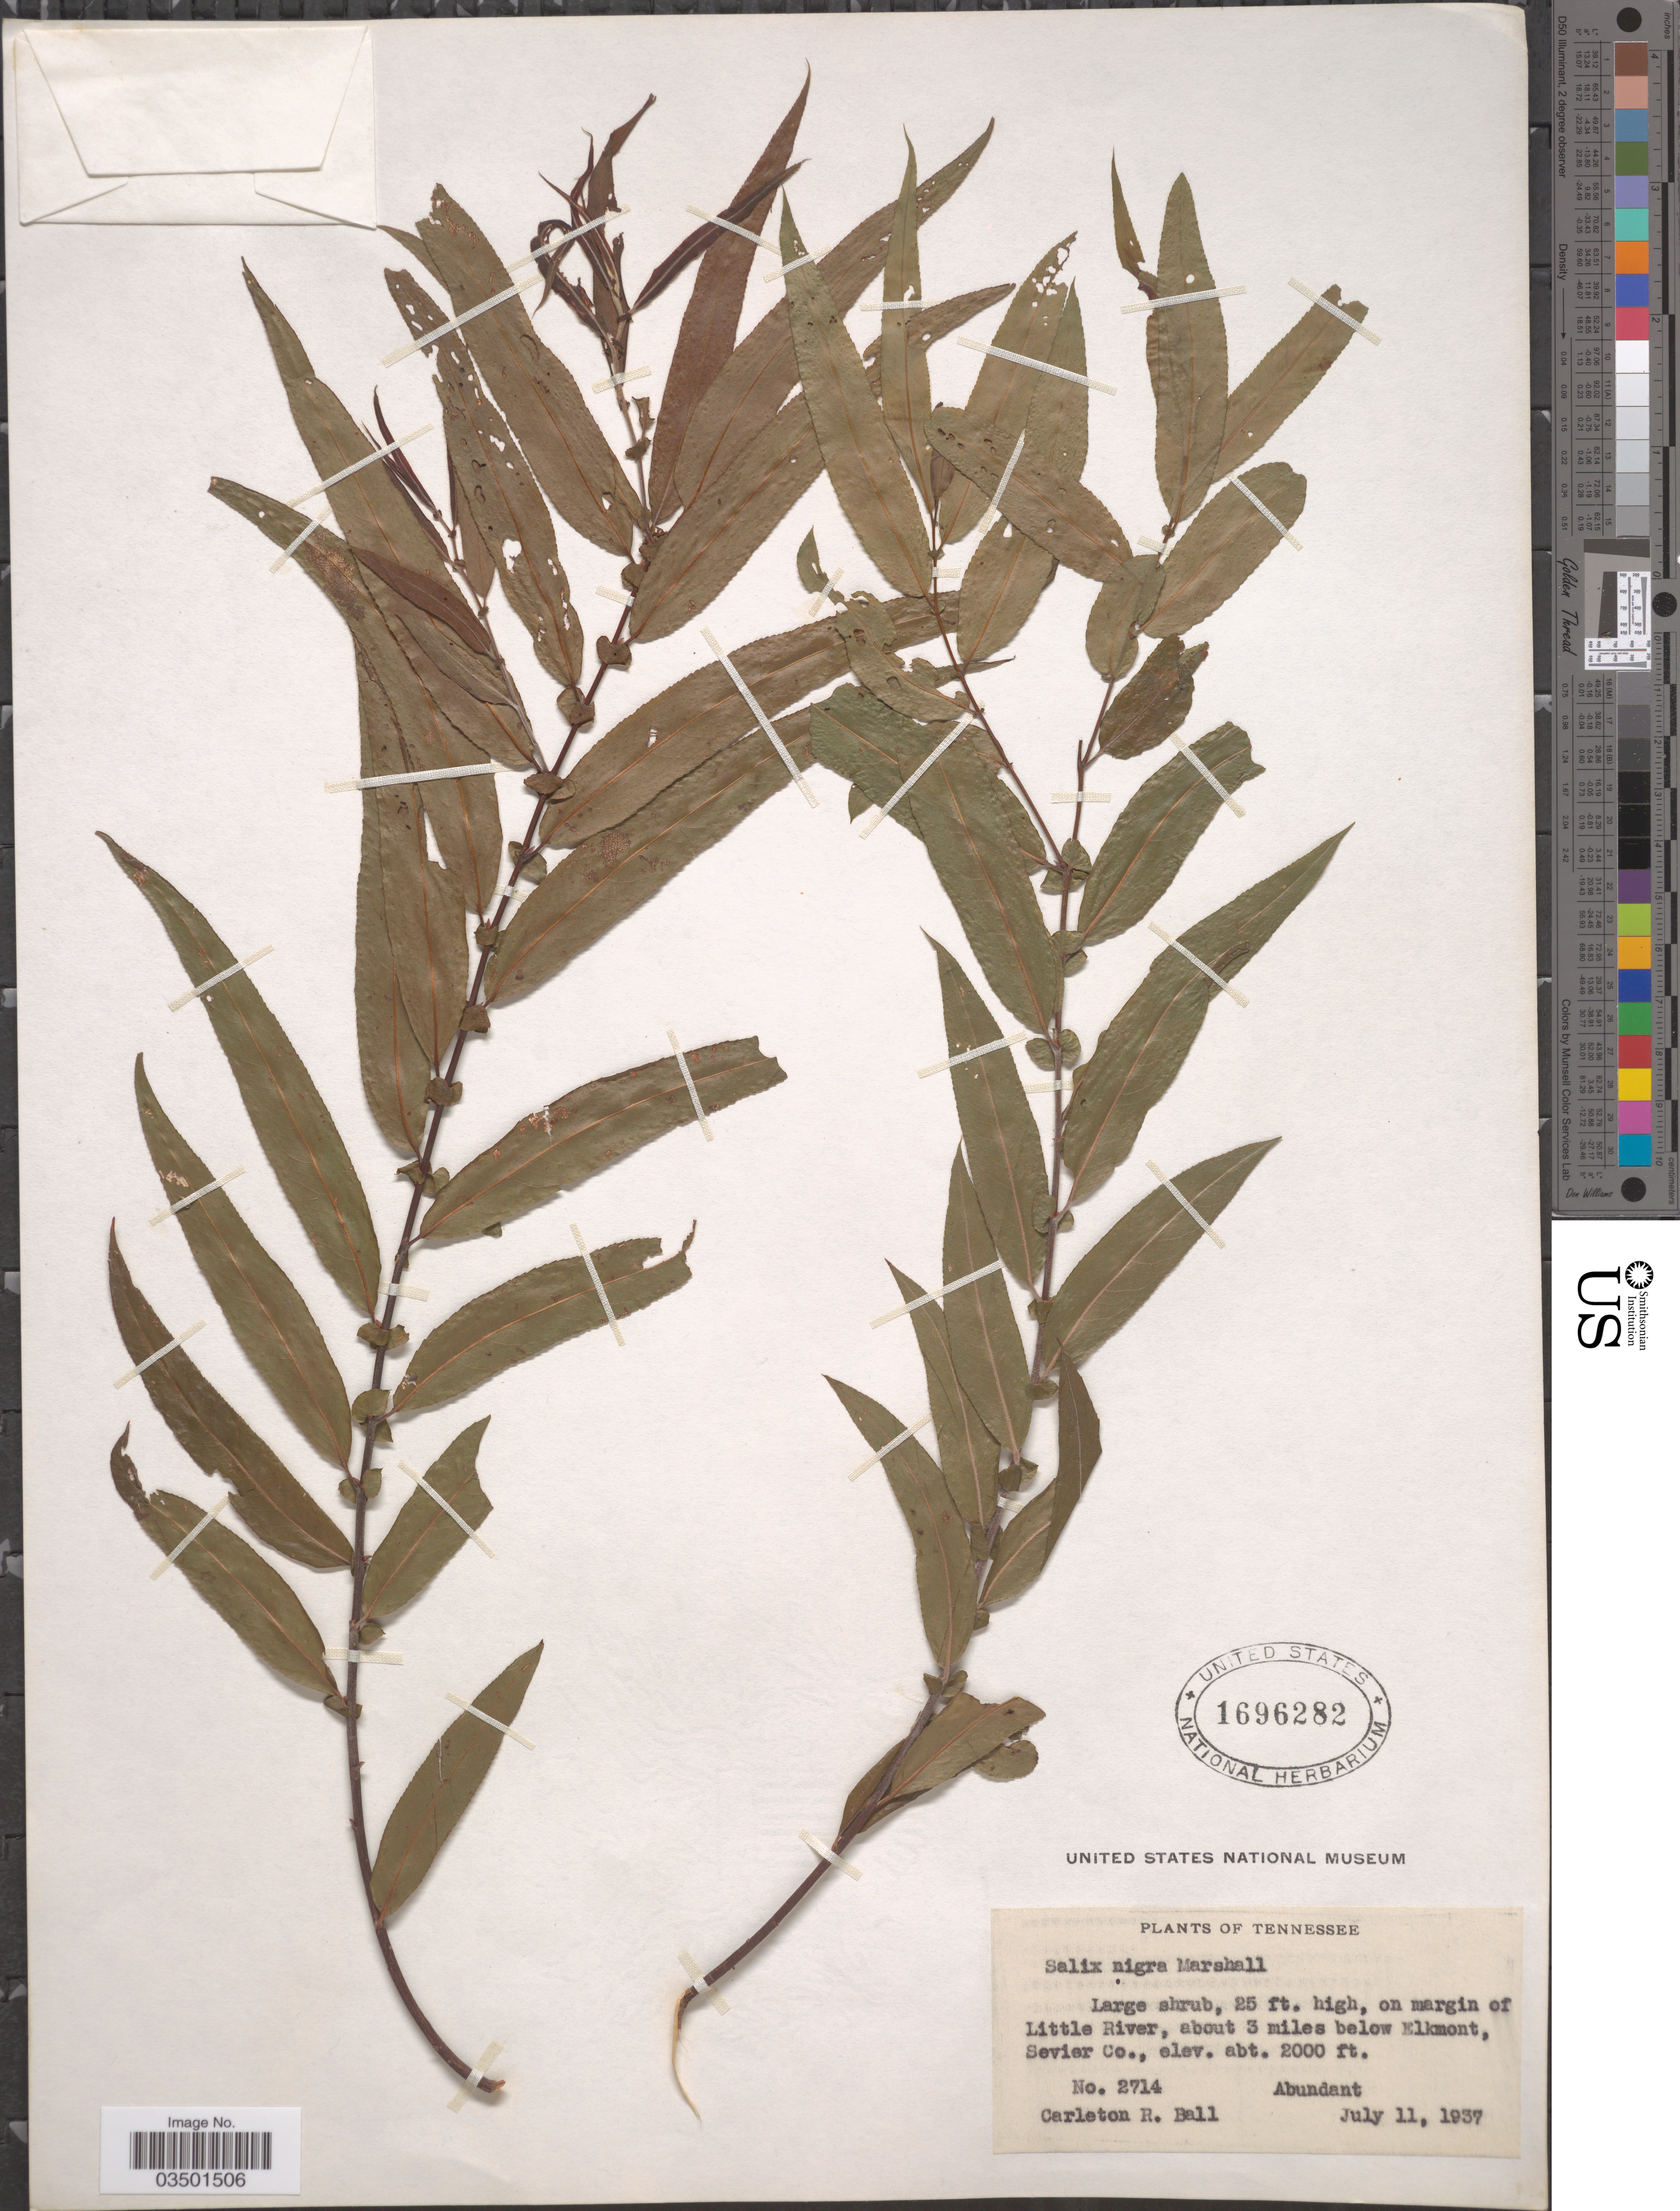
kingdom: Plantae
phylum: Tracheophyta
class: Magnoliopsida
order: Malpighiales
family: Salicaceae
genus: Salix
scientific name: Salix nigra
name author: Marshall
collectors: C. R. Ball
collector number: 2714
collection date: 1937-07-11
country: United States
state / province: Tennessee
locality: On margin of Little River, about 3 miles below Elkmont, Sevier Co.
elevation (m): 610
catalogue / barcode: US 1696282